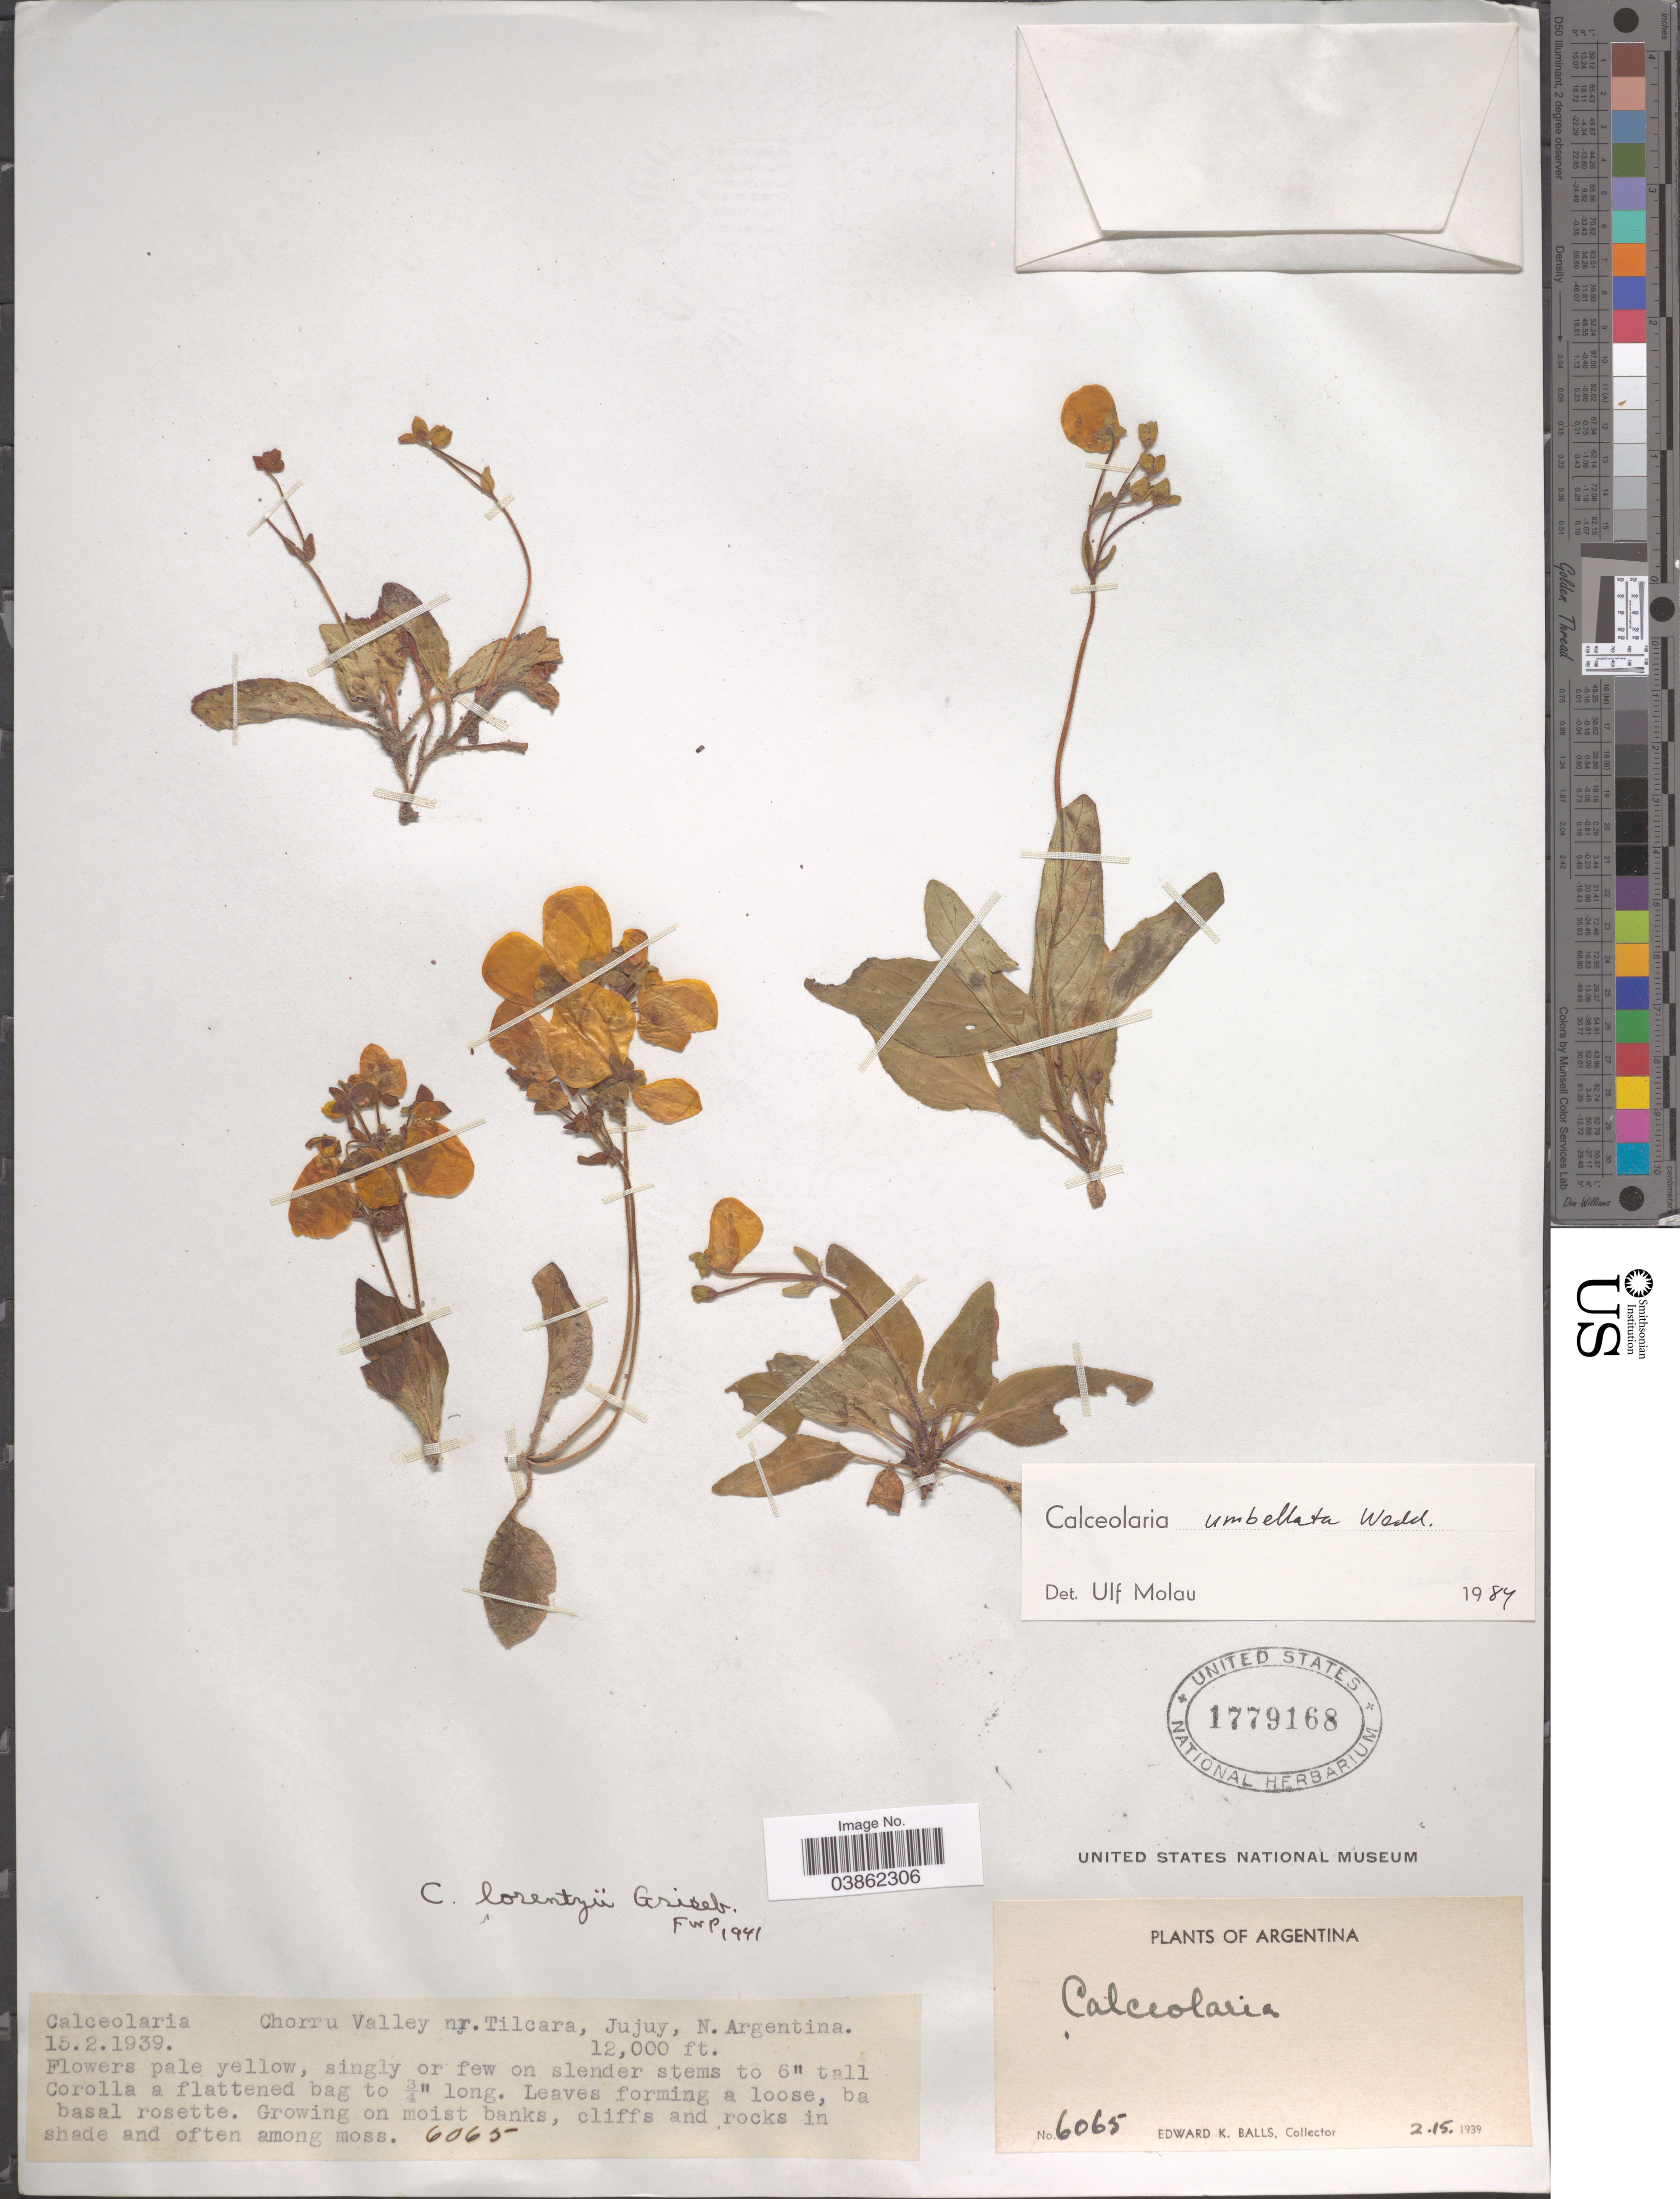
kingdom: Plantae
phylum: Tracheophyta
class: Magnoliopsida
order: Lamiales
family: Calceolariaceae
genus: Calceolaria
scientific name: Calceolaria umbellata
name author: Wedd.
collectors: E. K. Balls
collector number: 6065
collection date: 1939-02-15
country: Argentina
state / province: Jujuy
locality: Chorru Valey nr. Tilcara, N. Argentina.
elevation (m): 3658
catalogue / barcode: US 1779168